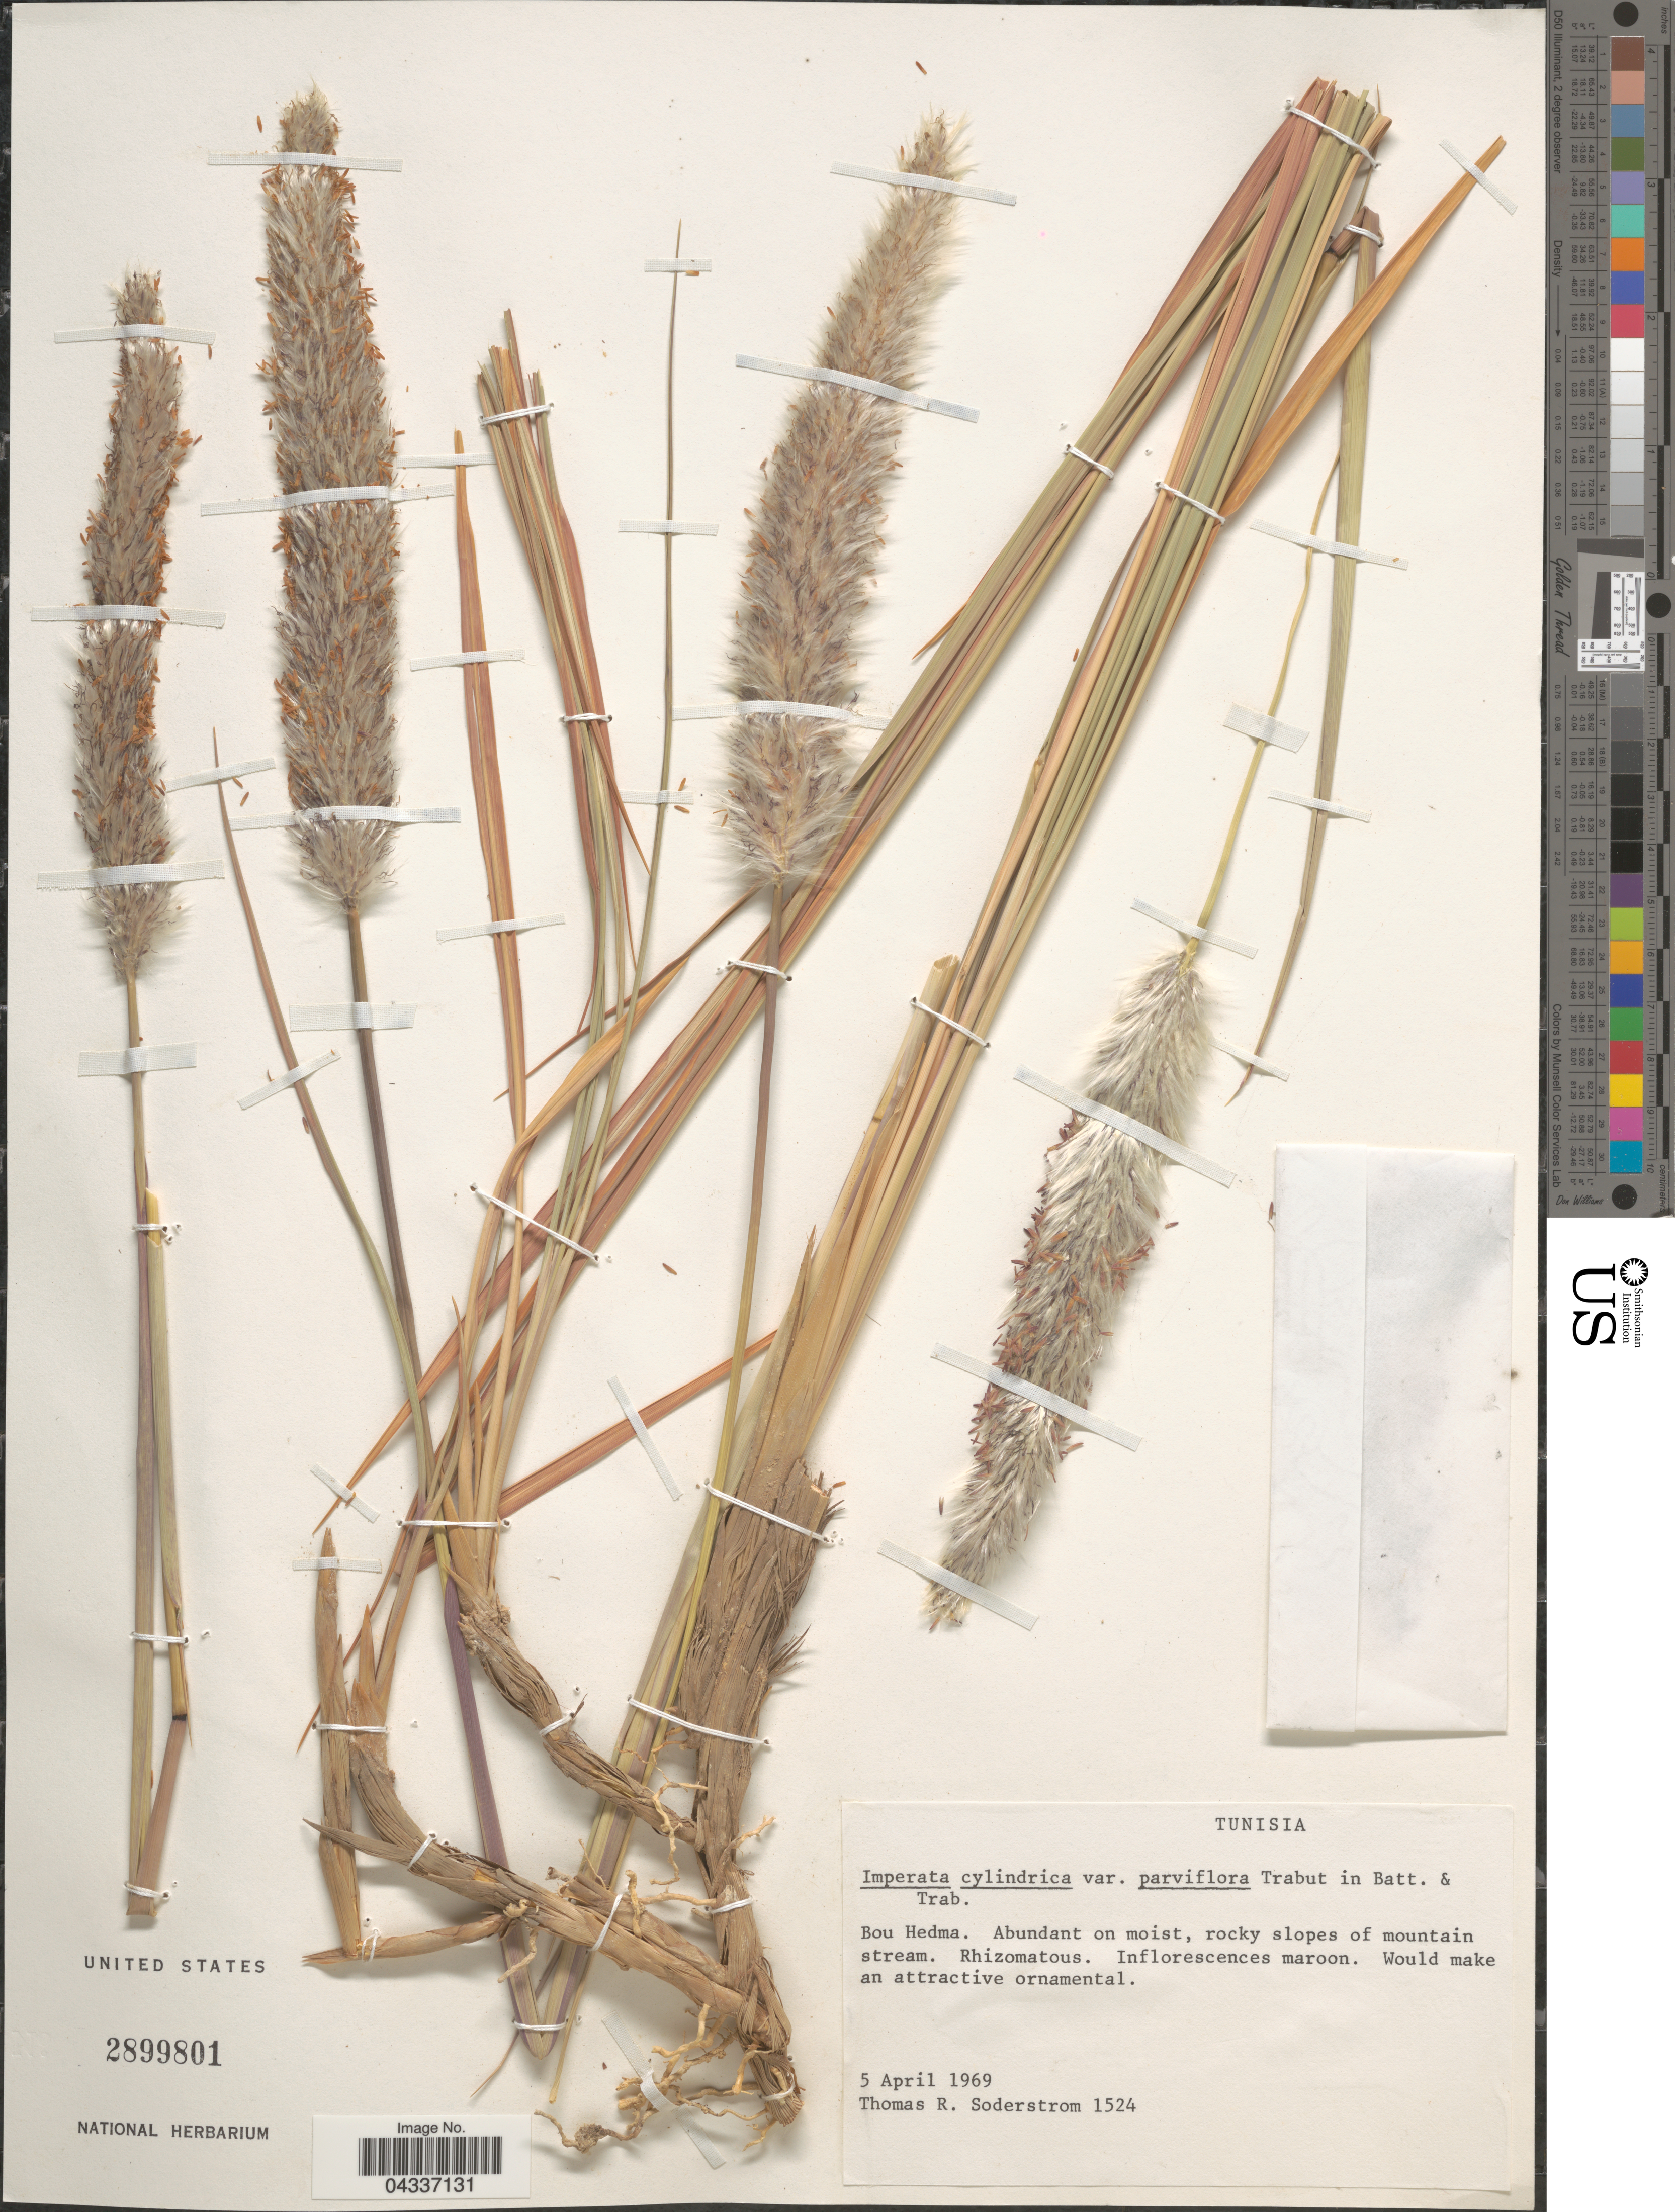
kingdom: Plantae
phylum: Tracheophyta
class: Liliopsida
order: Poales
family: Poaceae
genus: Imperata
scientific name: Imperata cylindrica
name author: (L.) P. Beauv.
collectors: T. R. Soderstrom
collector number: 1524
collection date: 1969-04-05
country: Tunisia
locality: Bou Hedma.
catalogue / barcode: US 2899801